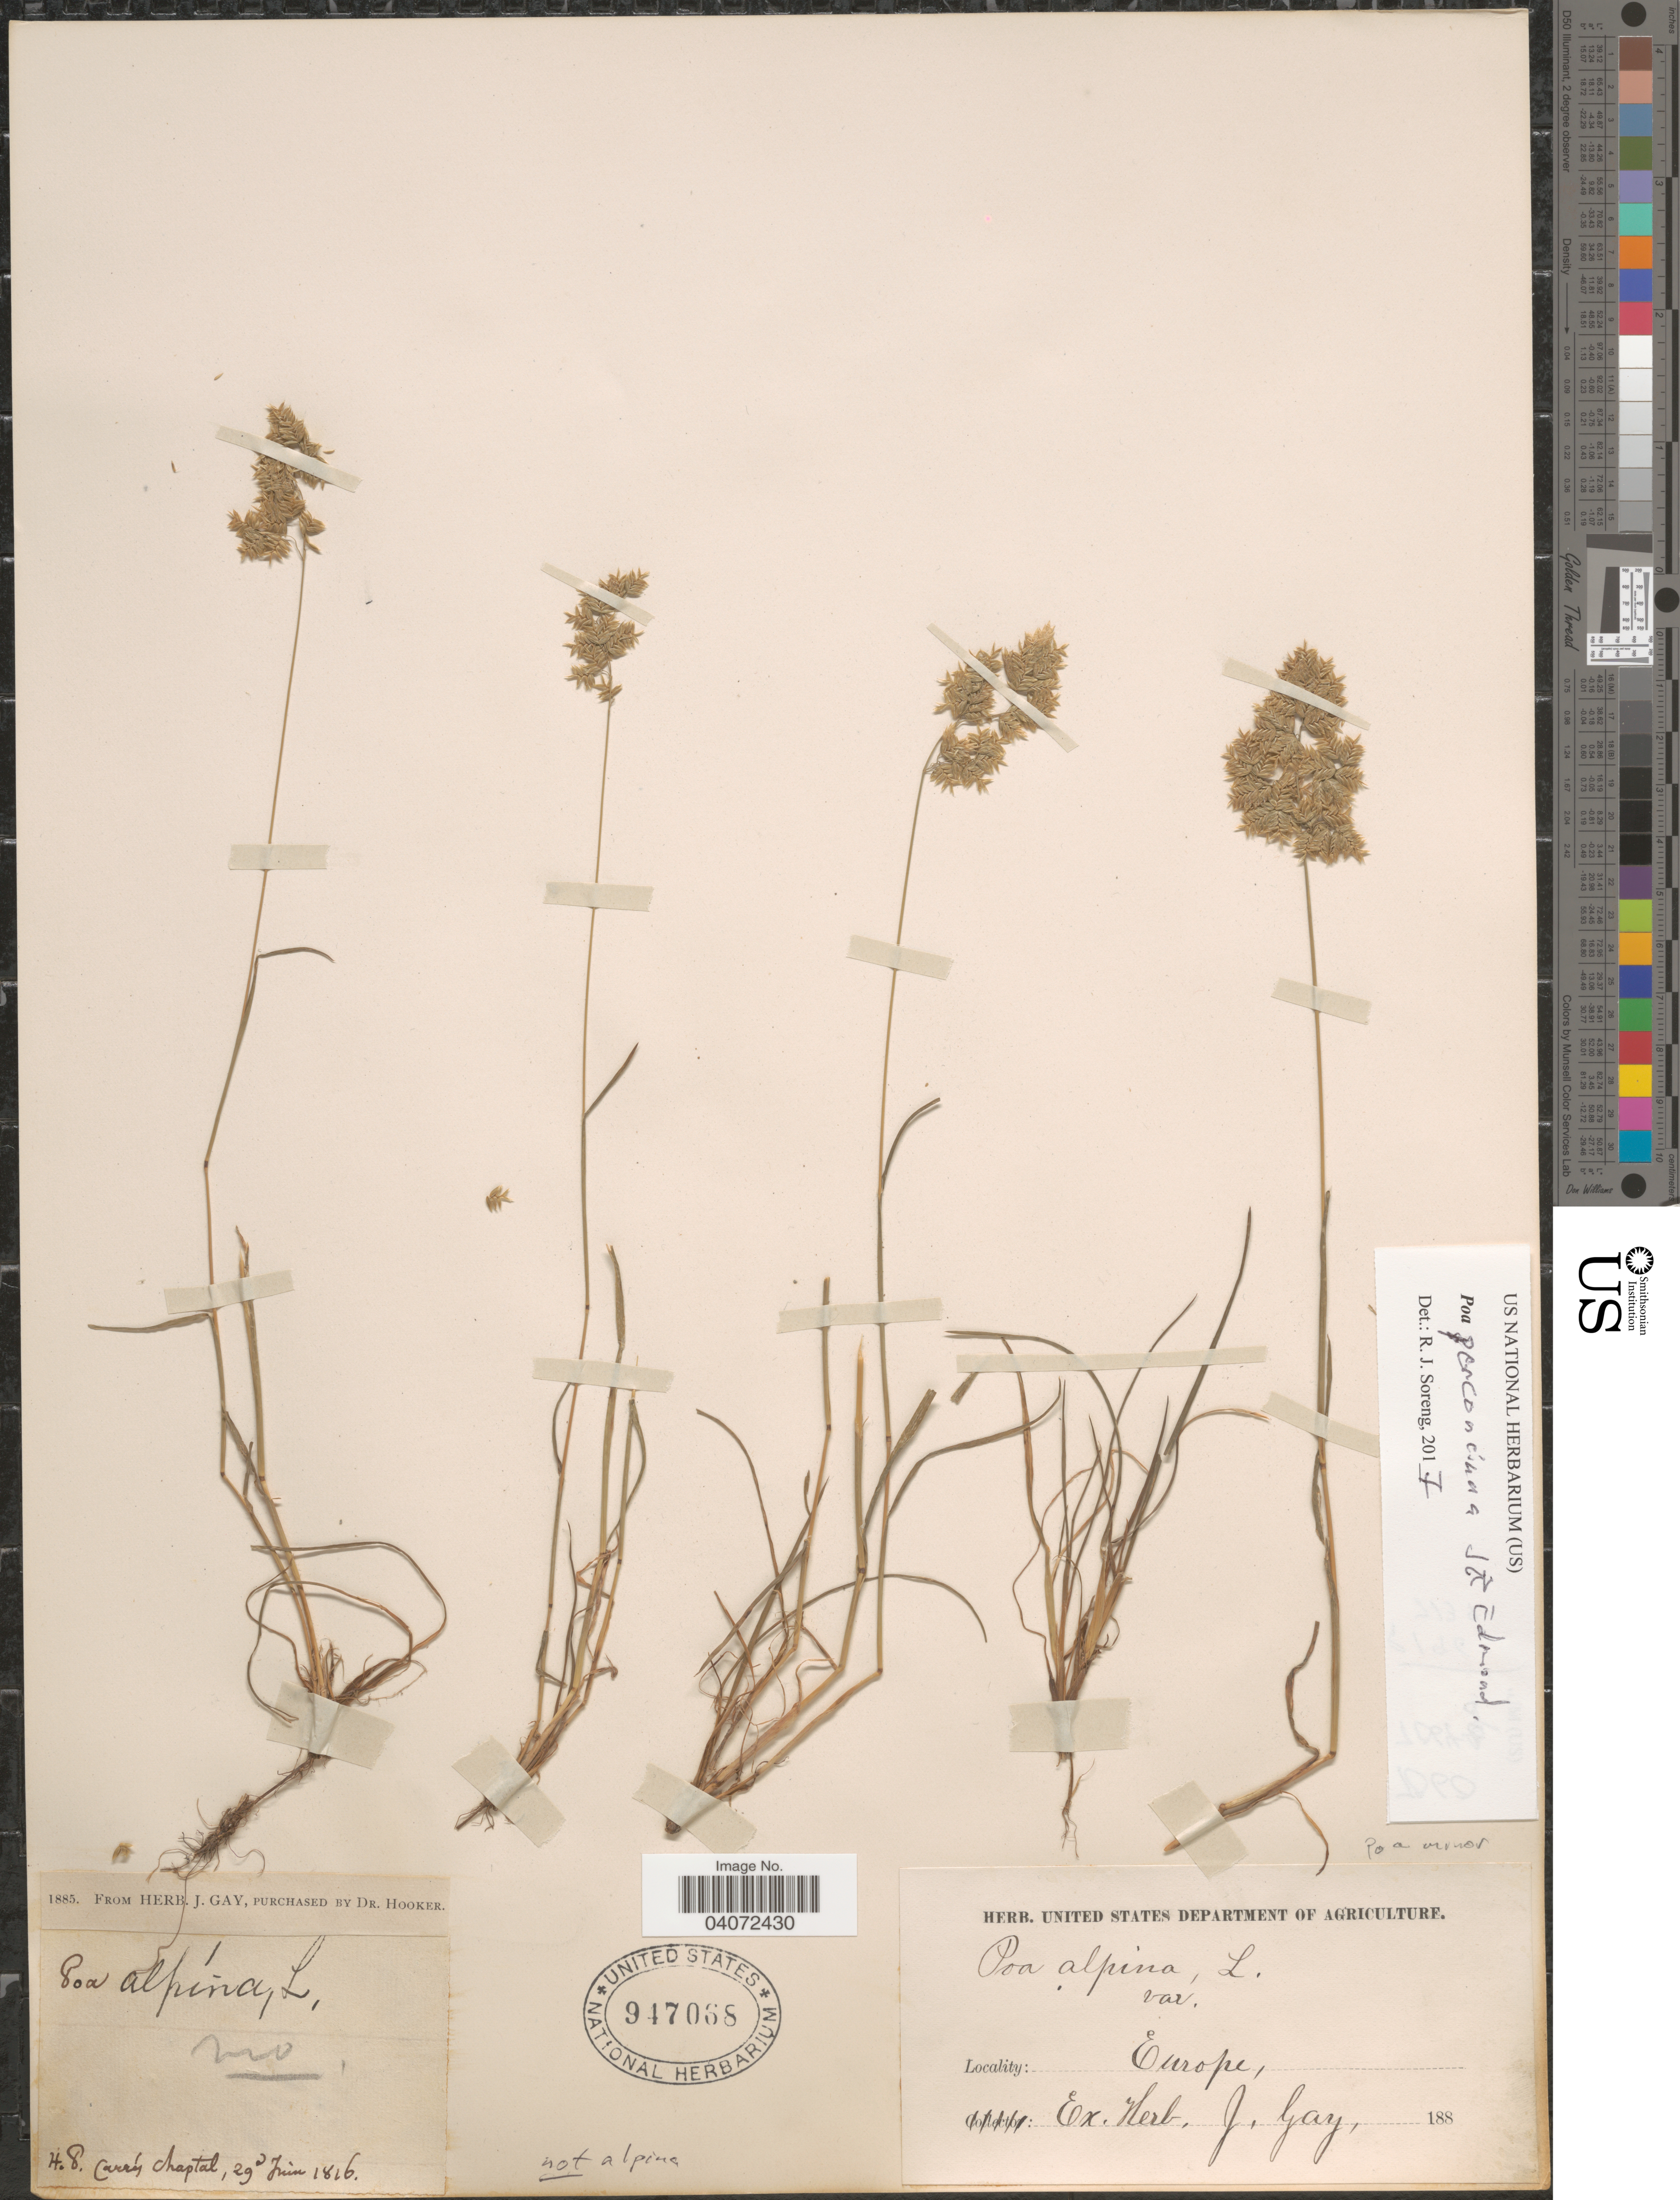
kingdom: Plantae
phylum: Tracheophyta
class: Liliopsida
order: Poales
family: Poaceae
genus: Poa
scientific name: Poa perconcinna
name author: J.R. Edm.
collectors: C. Chaptal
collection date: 1816-06-29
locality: Europe.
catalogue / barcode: US 947068